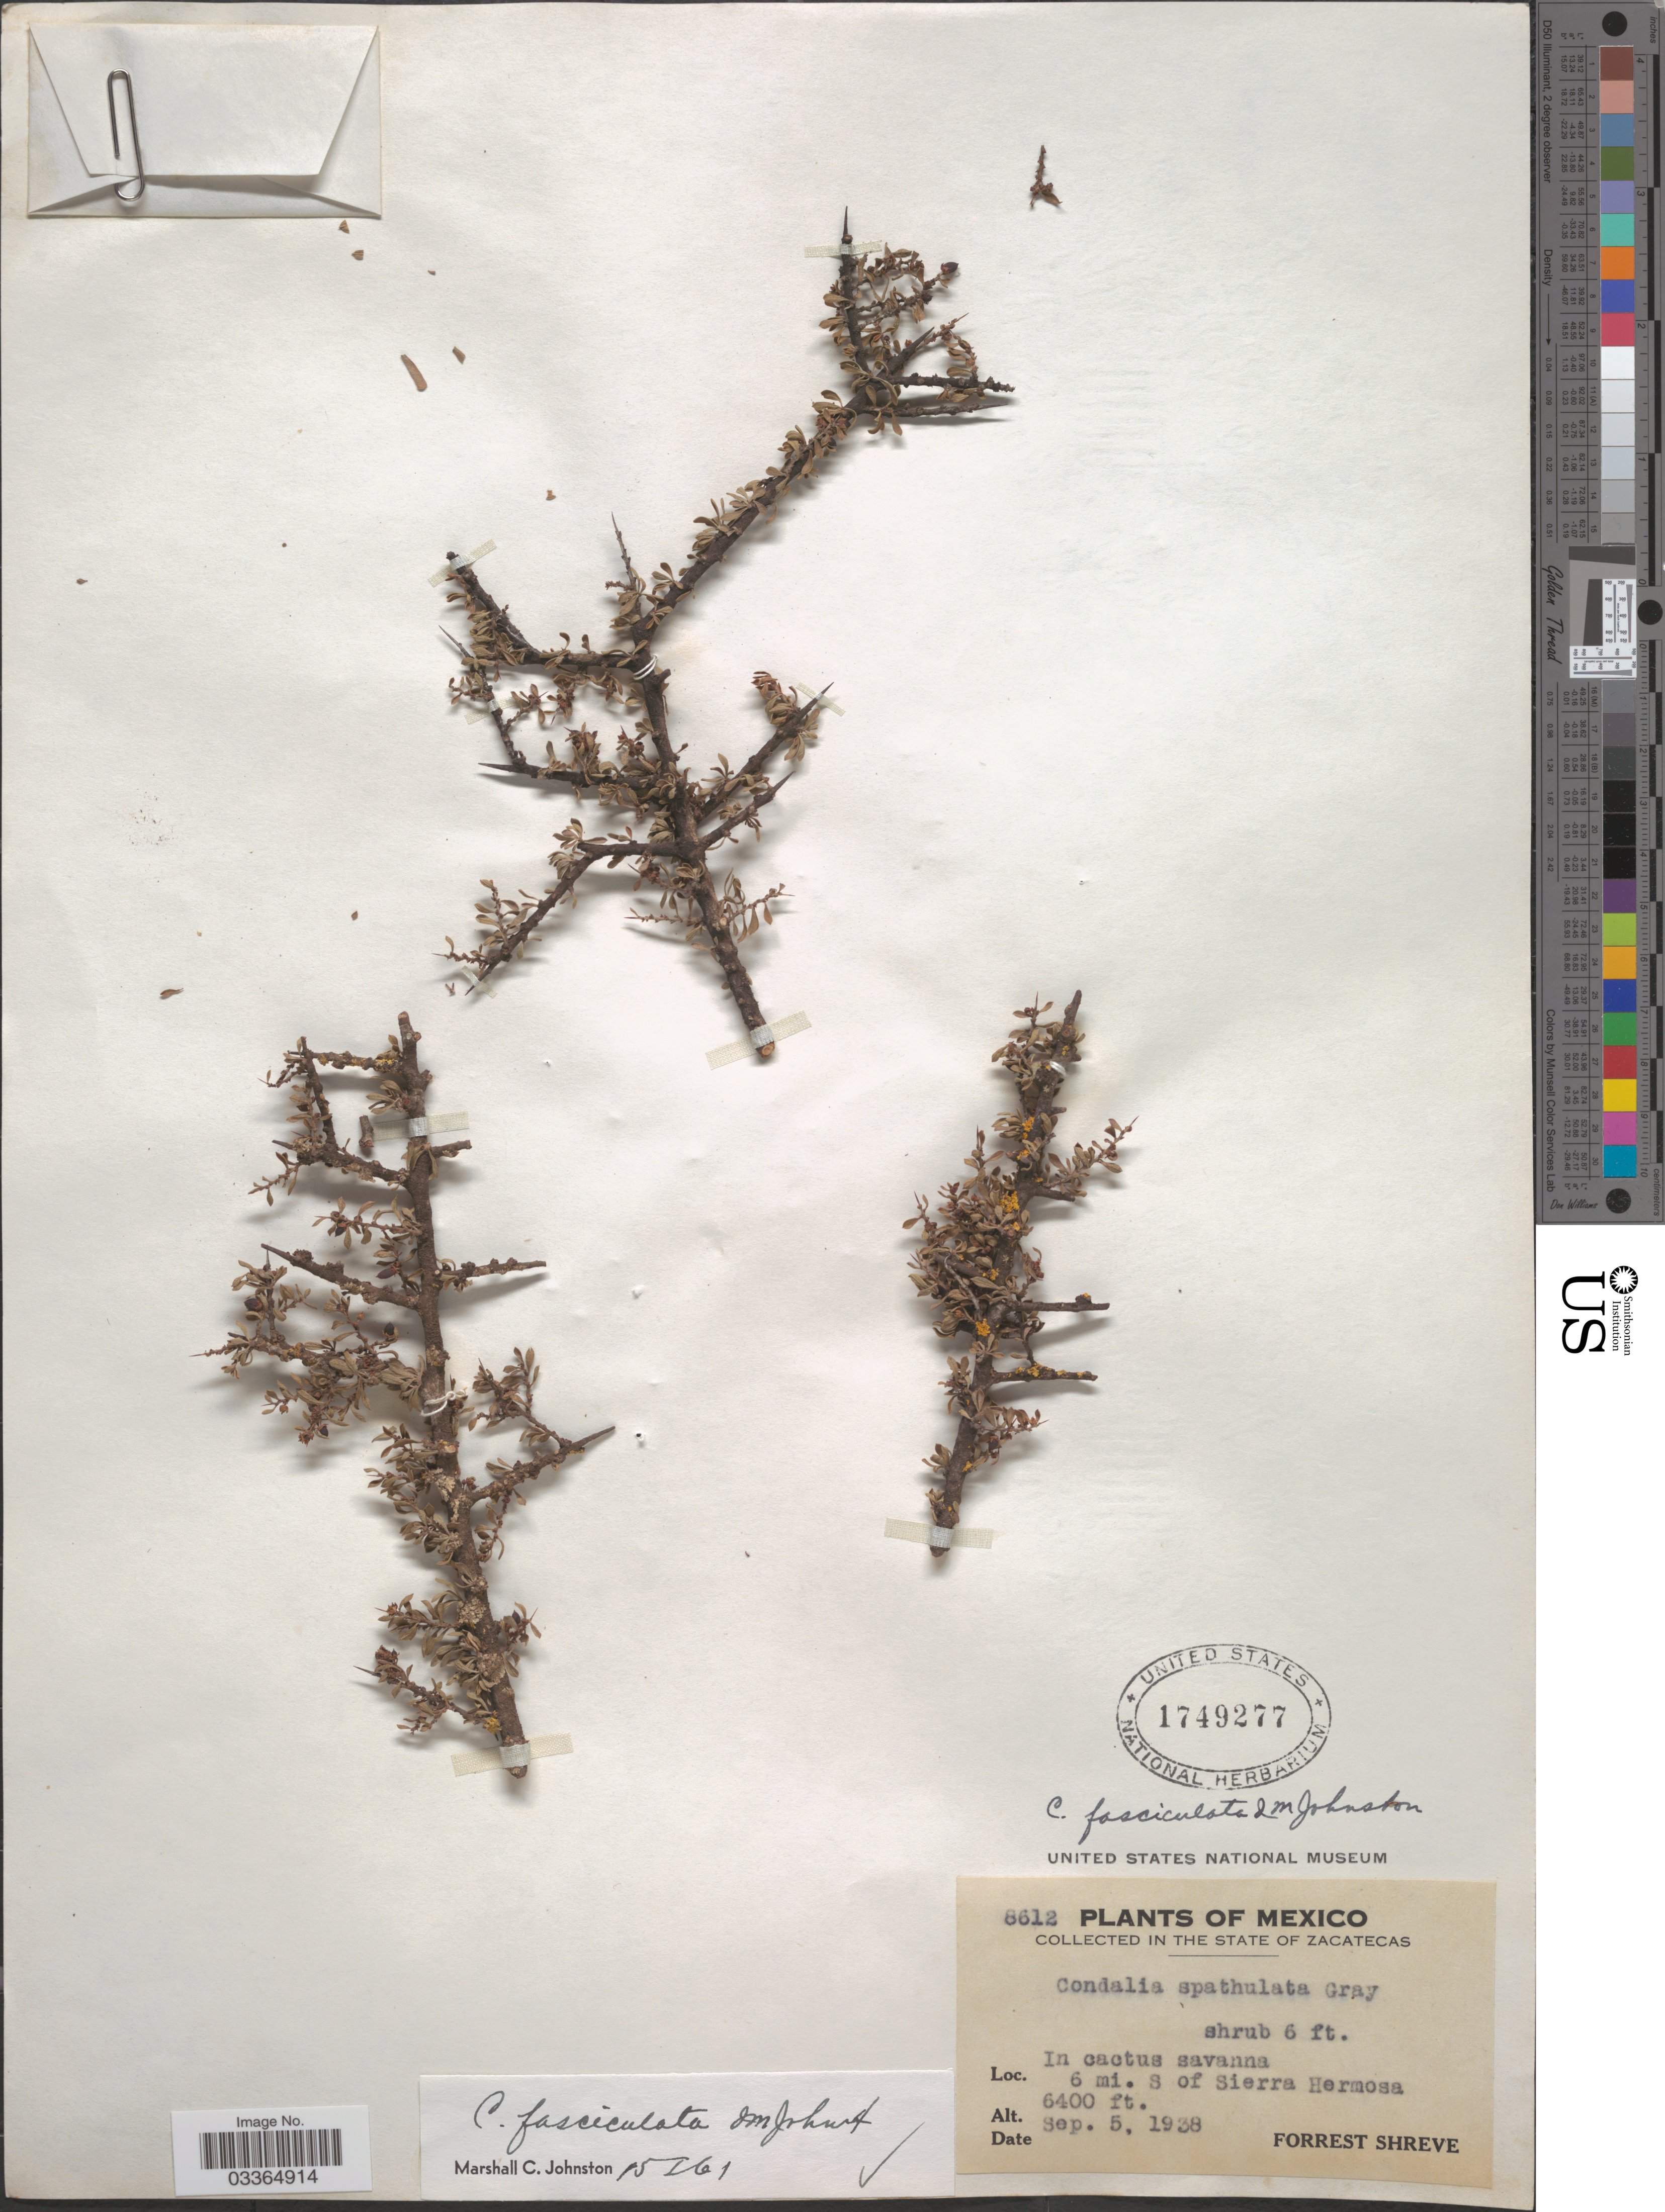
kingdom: Plantae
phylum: Tracheophyta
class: Magnoliopsida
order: Rosales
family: Rhamnaceae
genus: Condalia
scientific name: Condalia fasciculata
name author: I.M. Johnst.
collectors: F. Shreve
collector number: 8612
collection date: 1938-09-05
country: Mexico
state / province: Zacatecas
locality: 6 mi. S of Sierra Hermosa.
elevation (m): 1951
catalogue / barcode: US 1749277